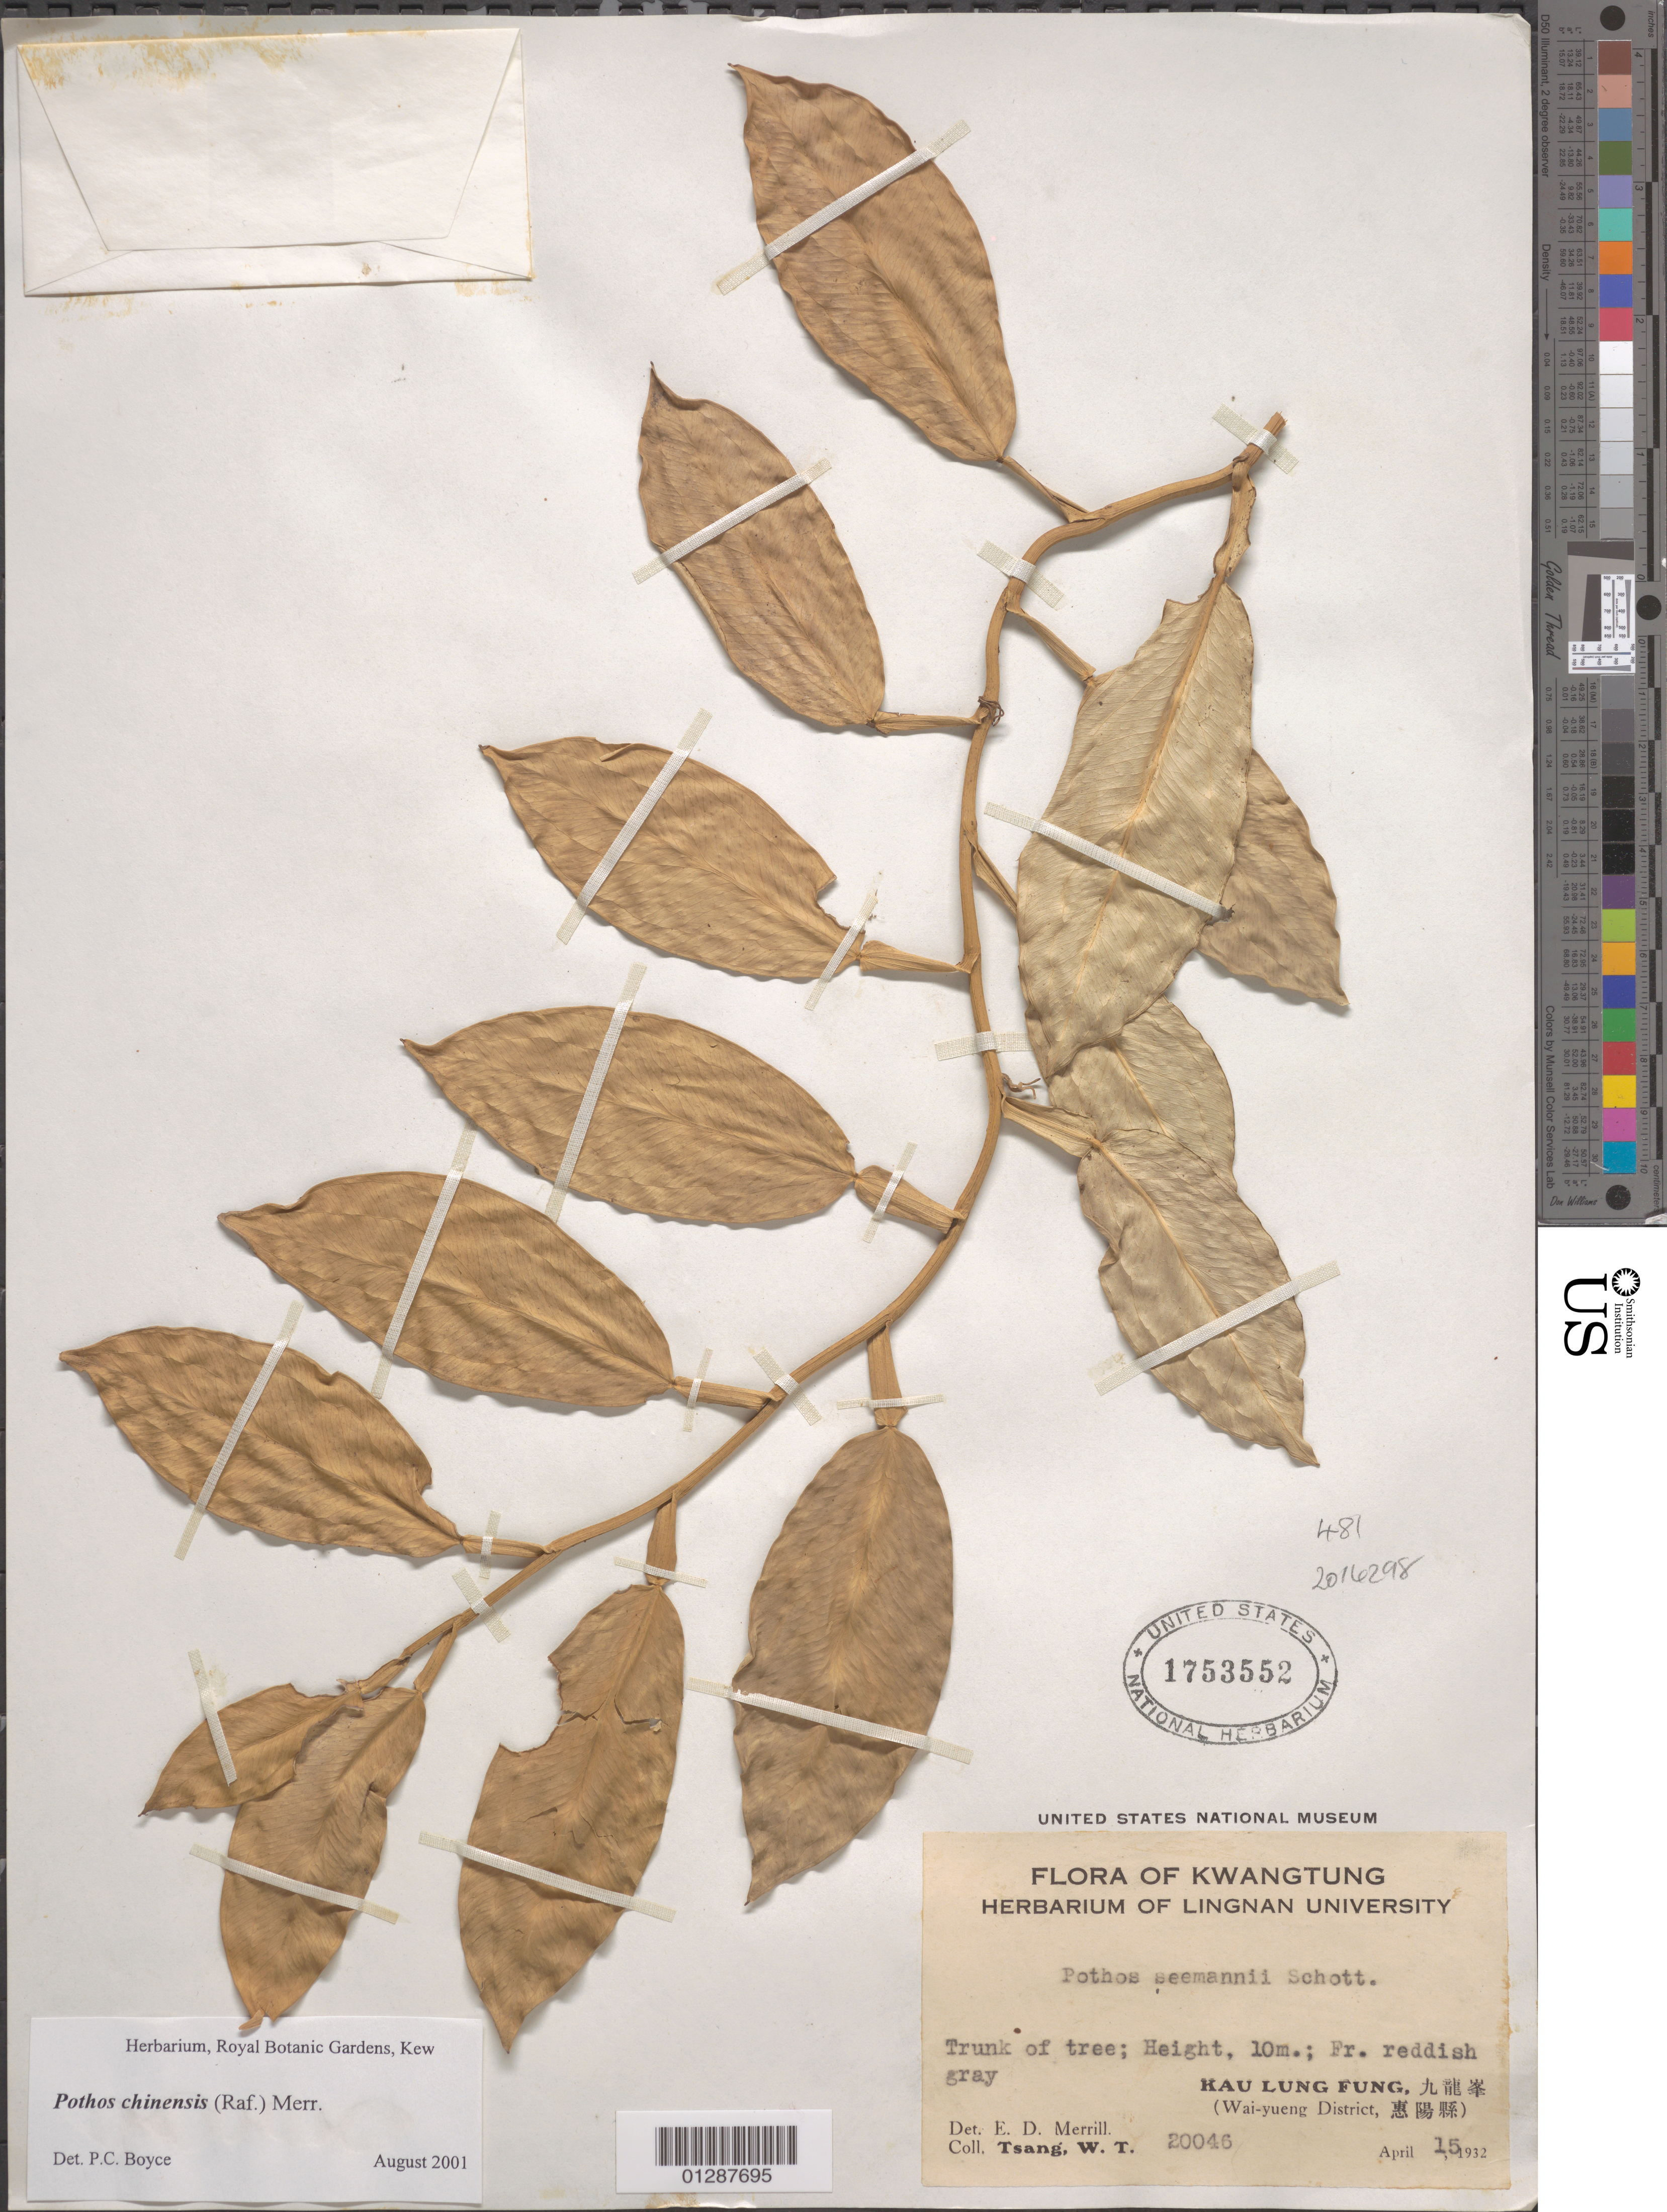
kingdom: Plantae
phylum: Tracheophyta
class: Liliopsida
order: Alismatales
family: Araceae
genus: Pothos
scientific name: Pothos chinensis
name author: (Raf.) Merr.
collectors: W. T. Tsang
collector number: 20046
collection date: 1932-04-15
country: China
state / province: Guangdong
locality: Huiyang District; Jiulongfeng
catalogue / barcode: US 1753552